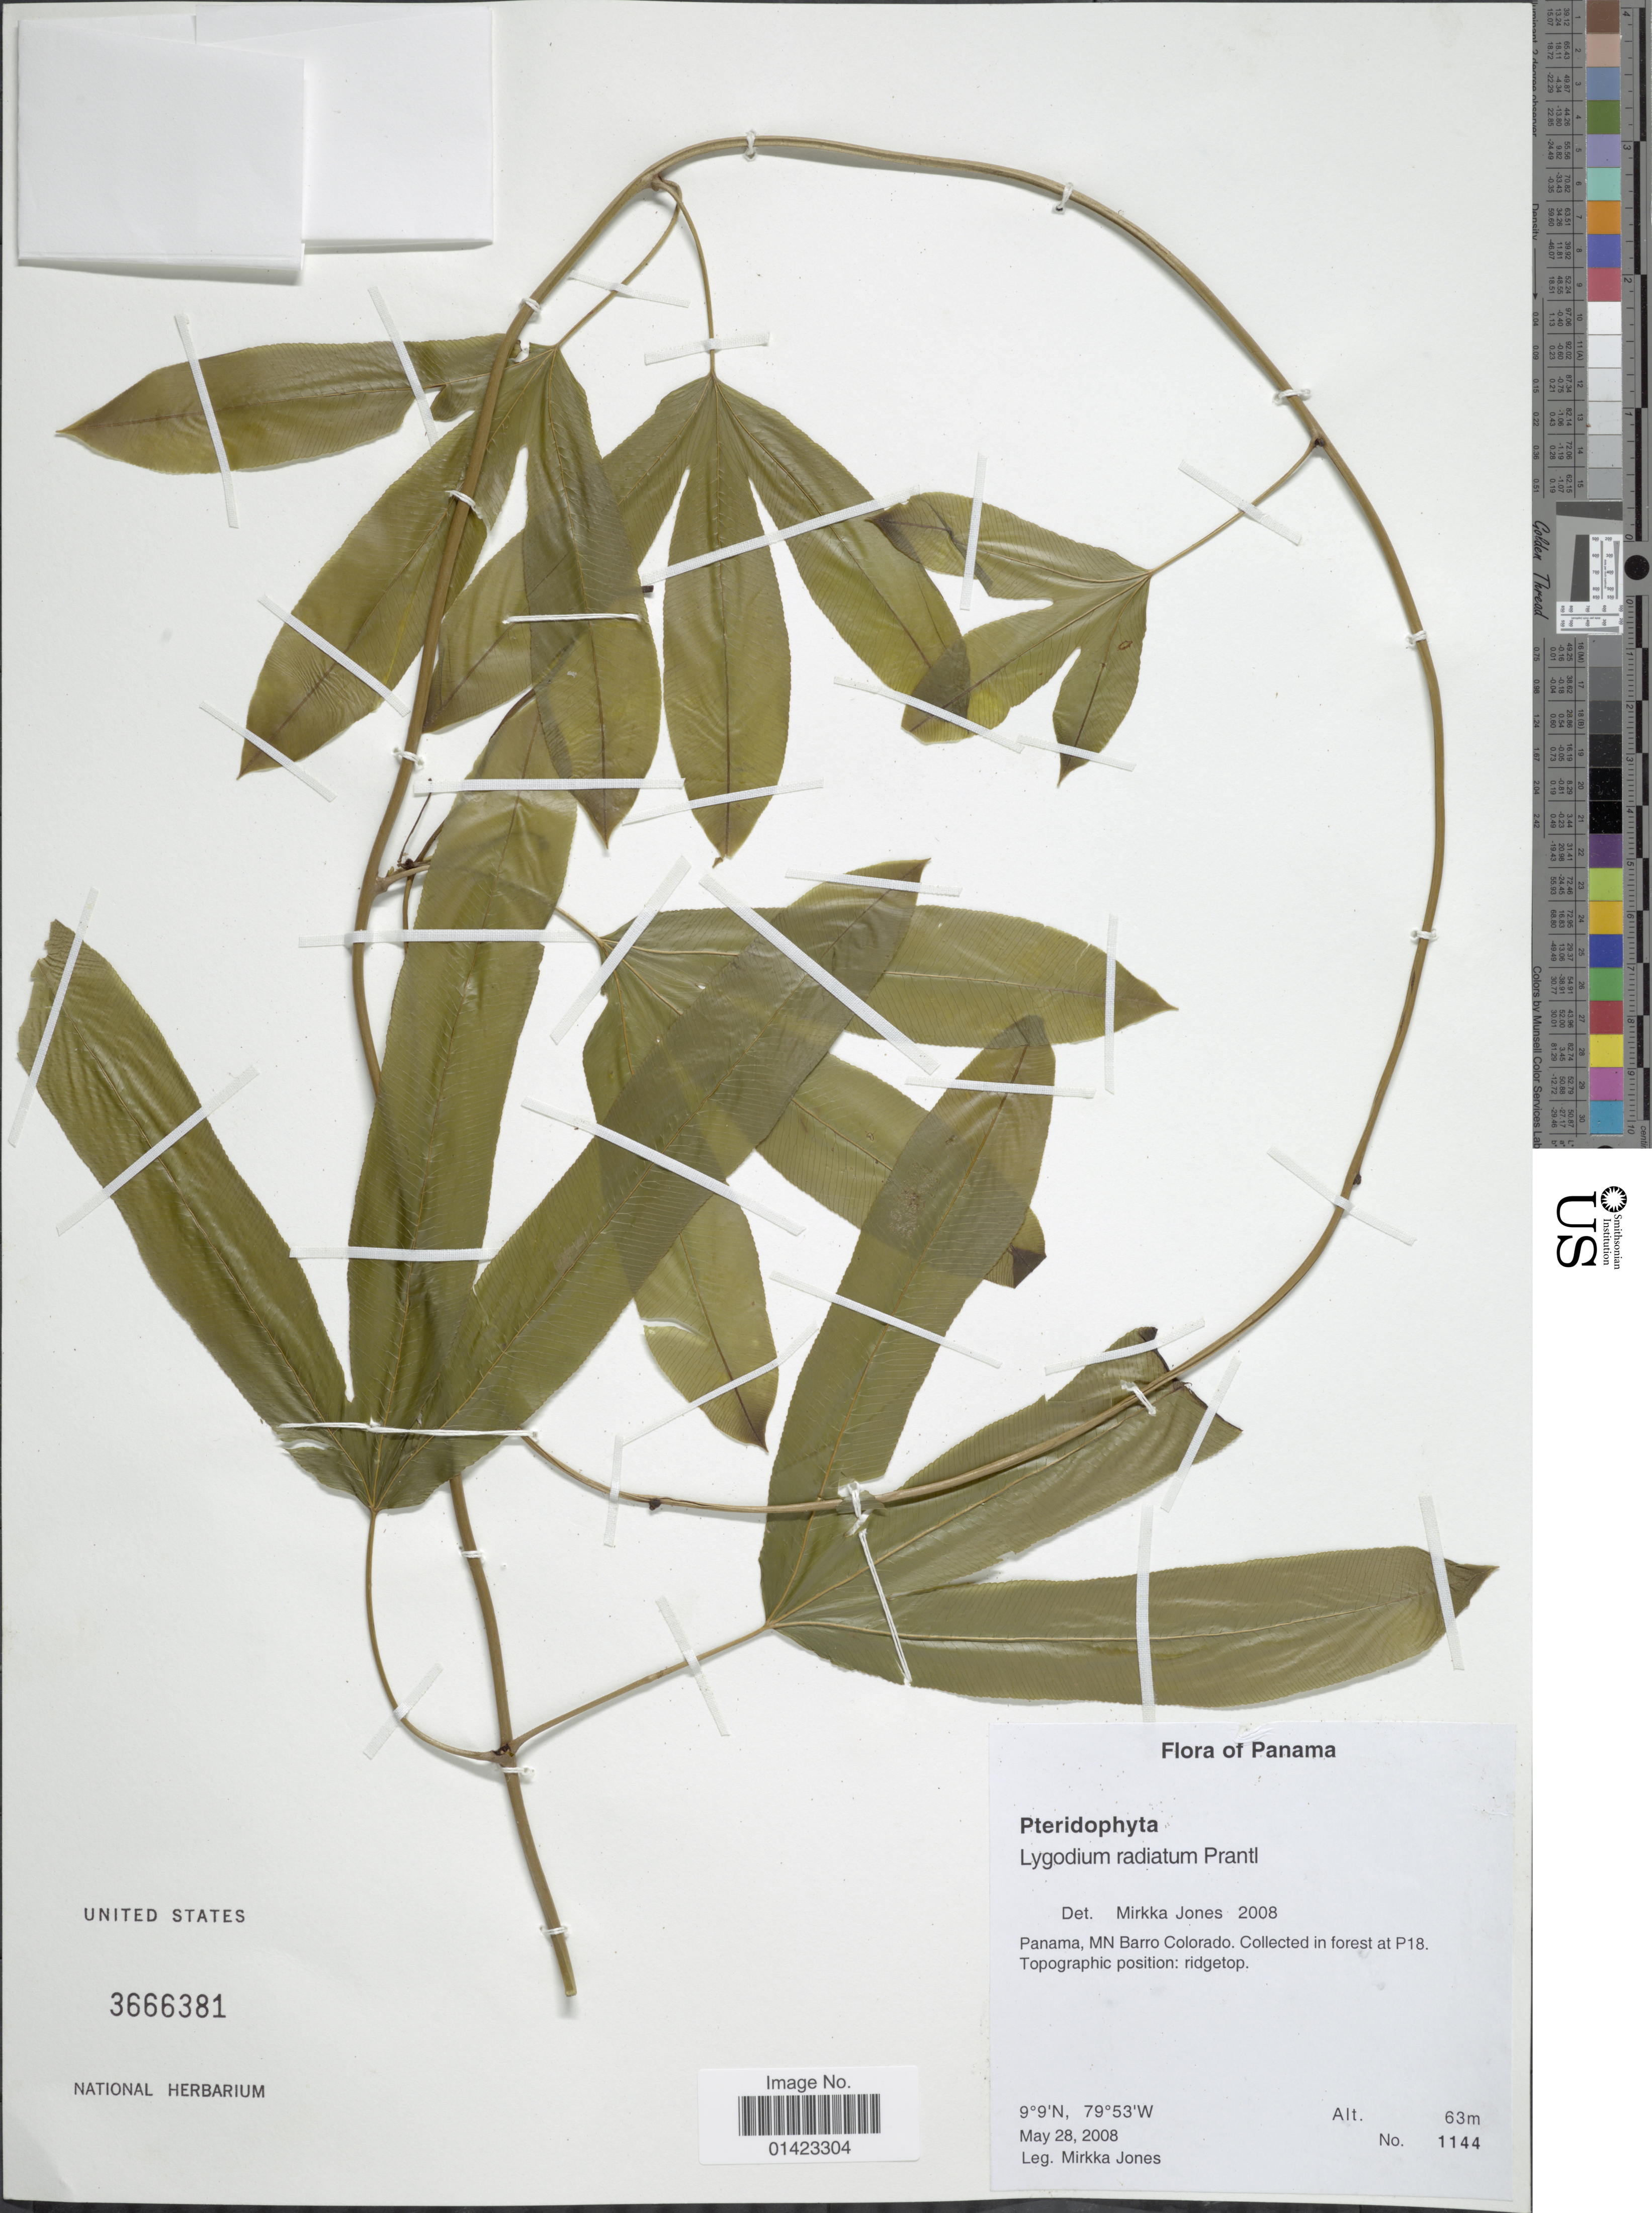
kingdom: Plantae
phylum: Tracheophyta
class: Polypodiopsida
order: Schizaeales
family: Lygodiaceae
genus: Lygodium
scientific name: Lygodium radiatum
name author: Prantl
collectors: M. Jones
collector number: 1144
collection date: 2008-05-28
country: Panama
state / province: Panamá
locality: Panama, MT Narro Colorado, collected in forest at P18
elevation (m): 63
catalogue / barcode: US 3666381